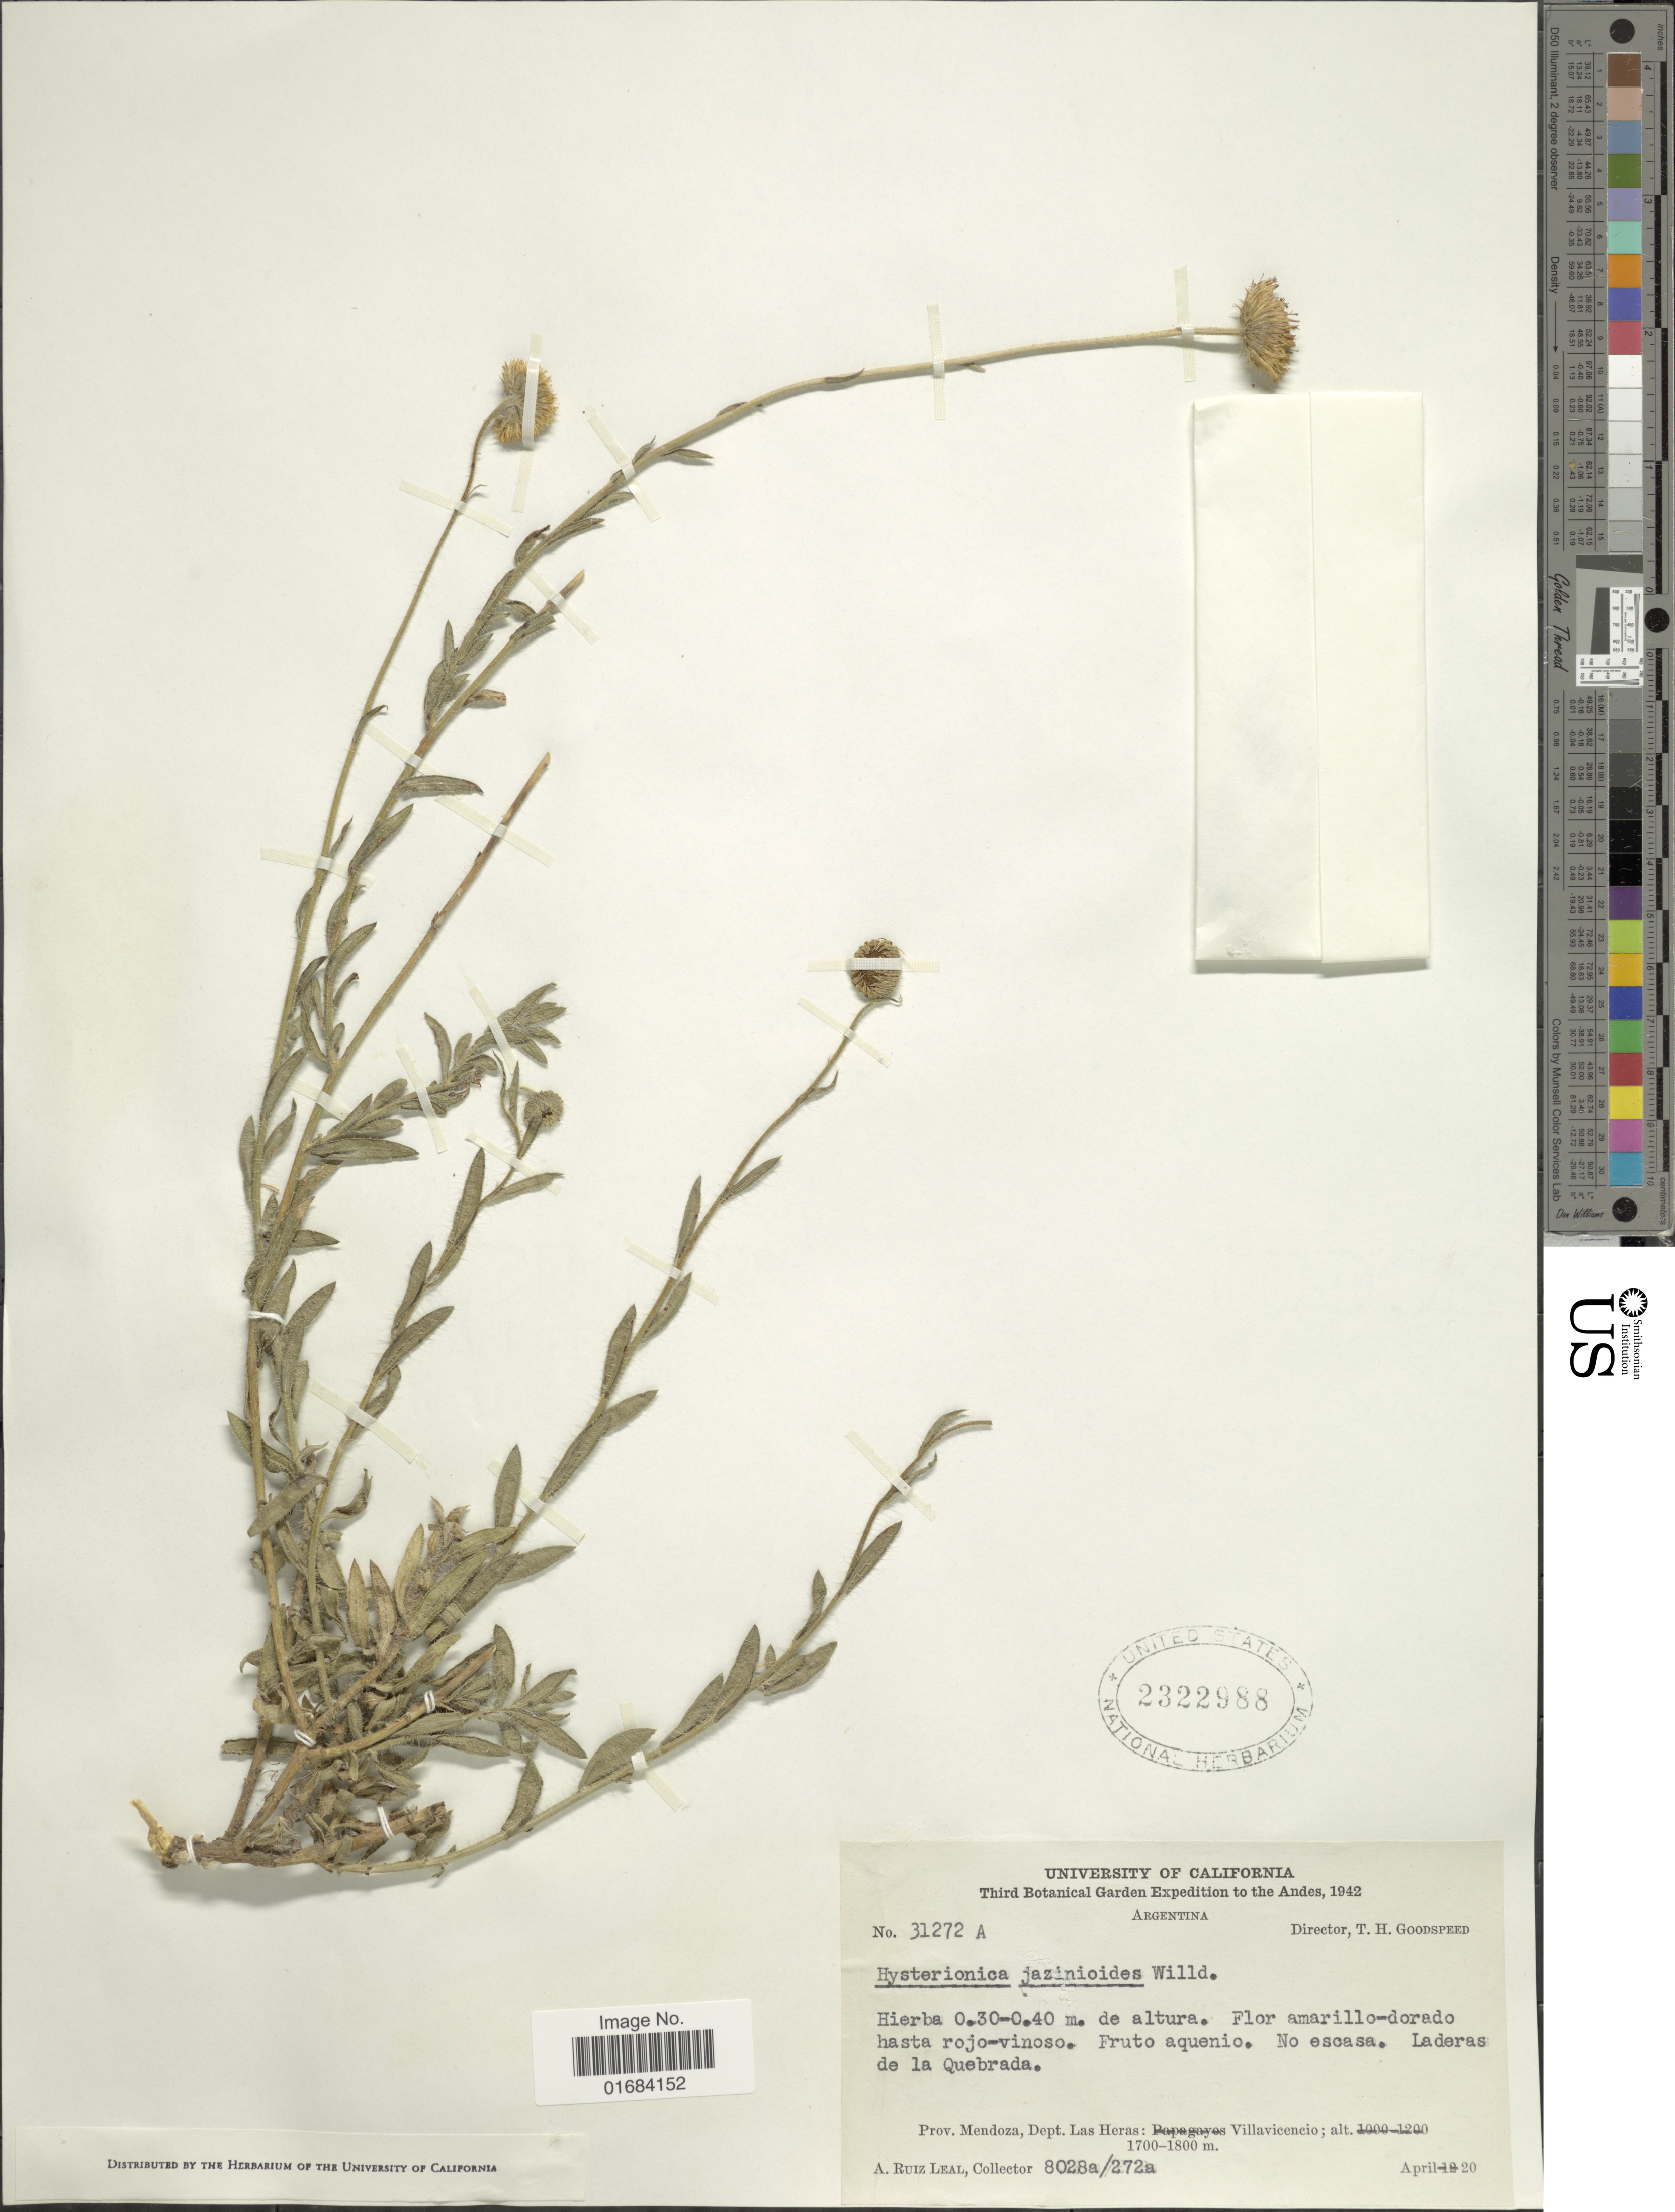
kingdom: Plantae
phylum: Tracheophyta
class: Magnoliopsida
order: Asterales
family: Asteraceae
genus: Hysterionica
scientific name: Hysterionica jasionoides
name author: Willd.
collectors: A. R. Leal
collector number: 8028a/272a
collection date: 1942-04-20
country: Argentina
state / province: Mendoza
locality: Laderas de la Quebrada, Dept. Las Heras: Villavicencio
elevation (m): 1700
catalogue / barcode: US 2322988